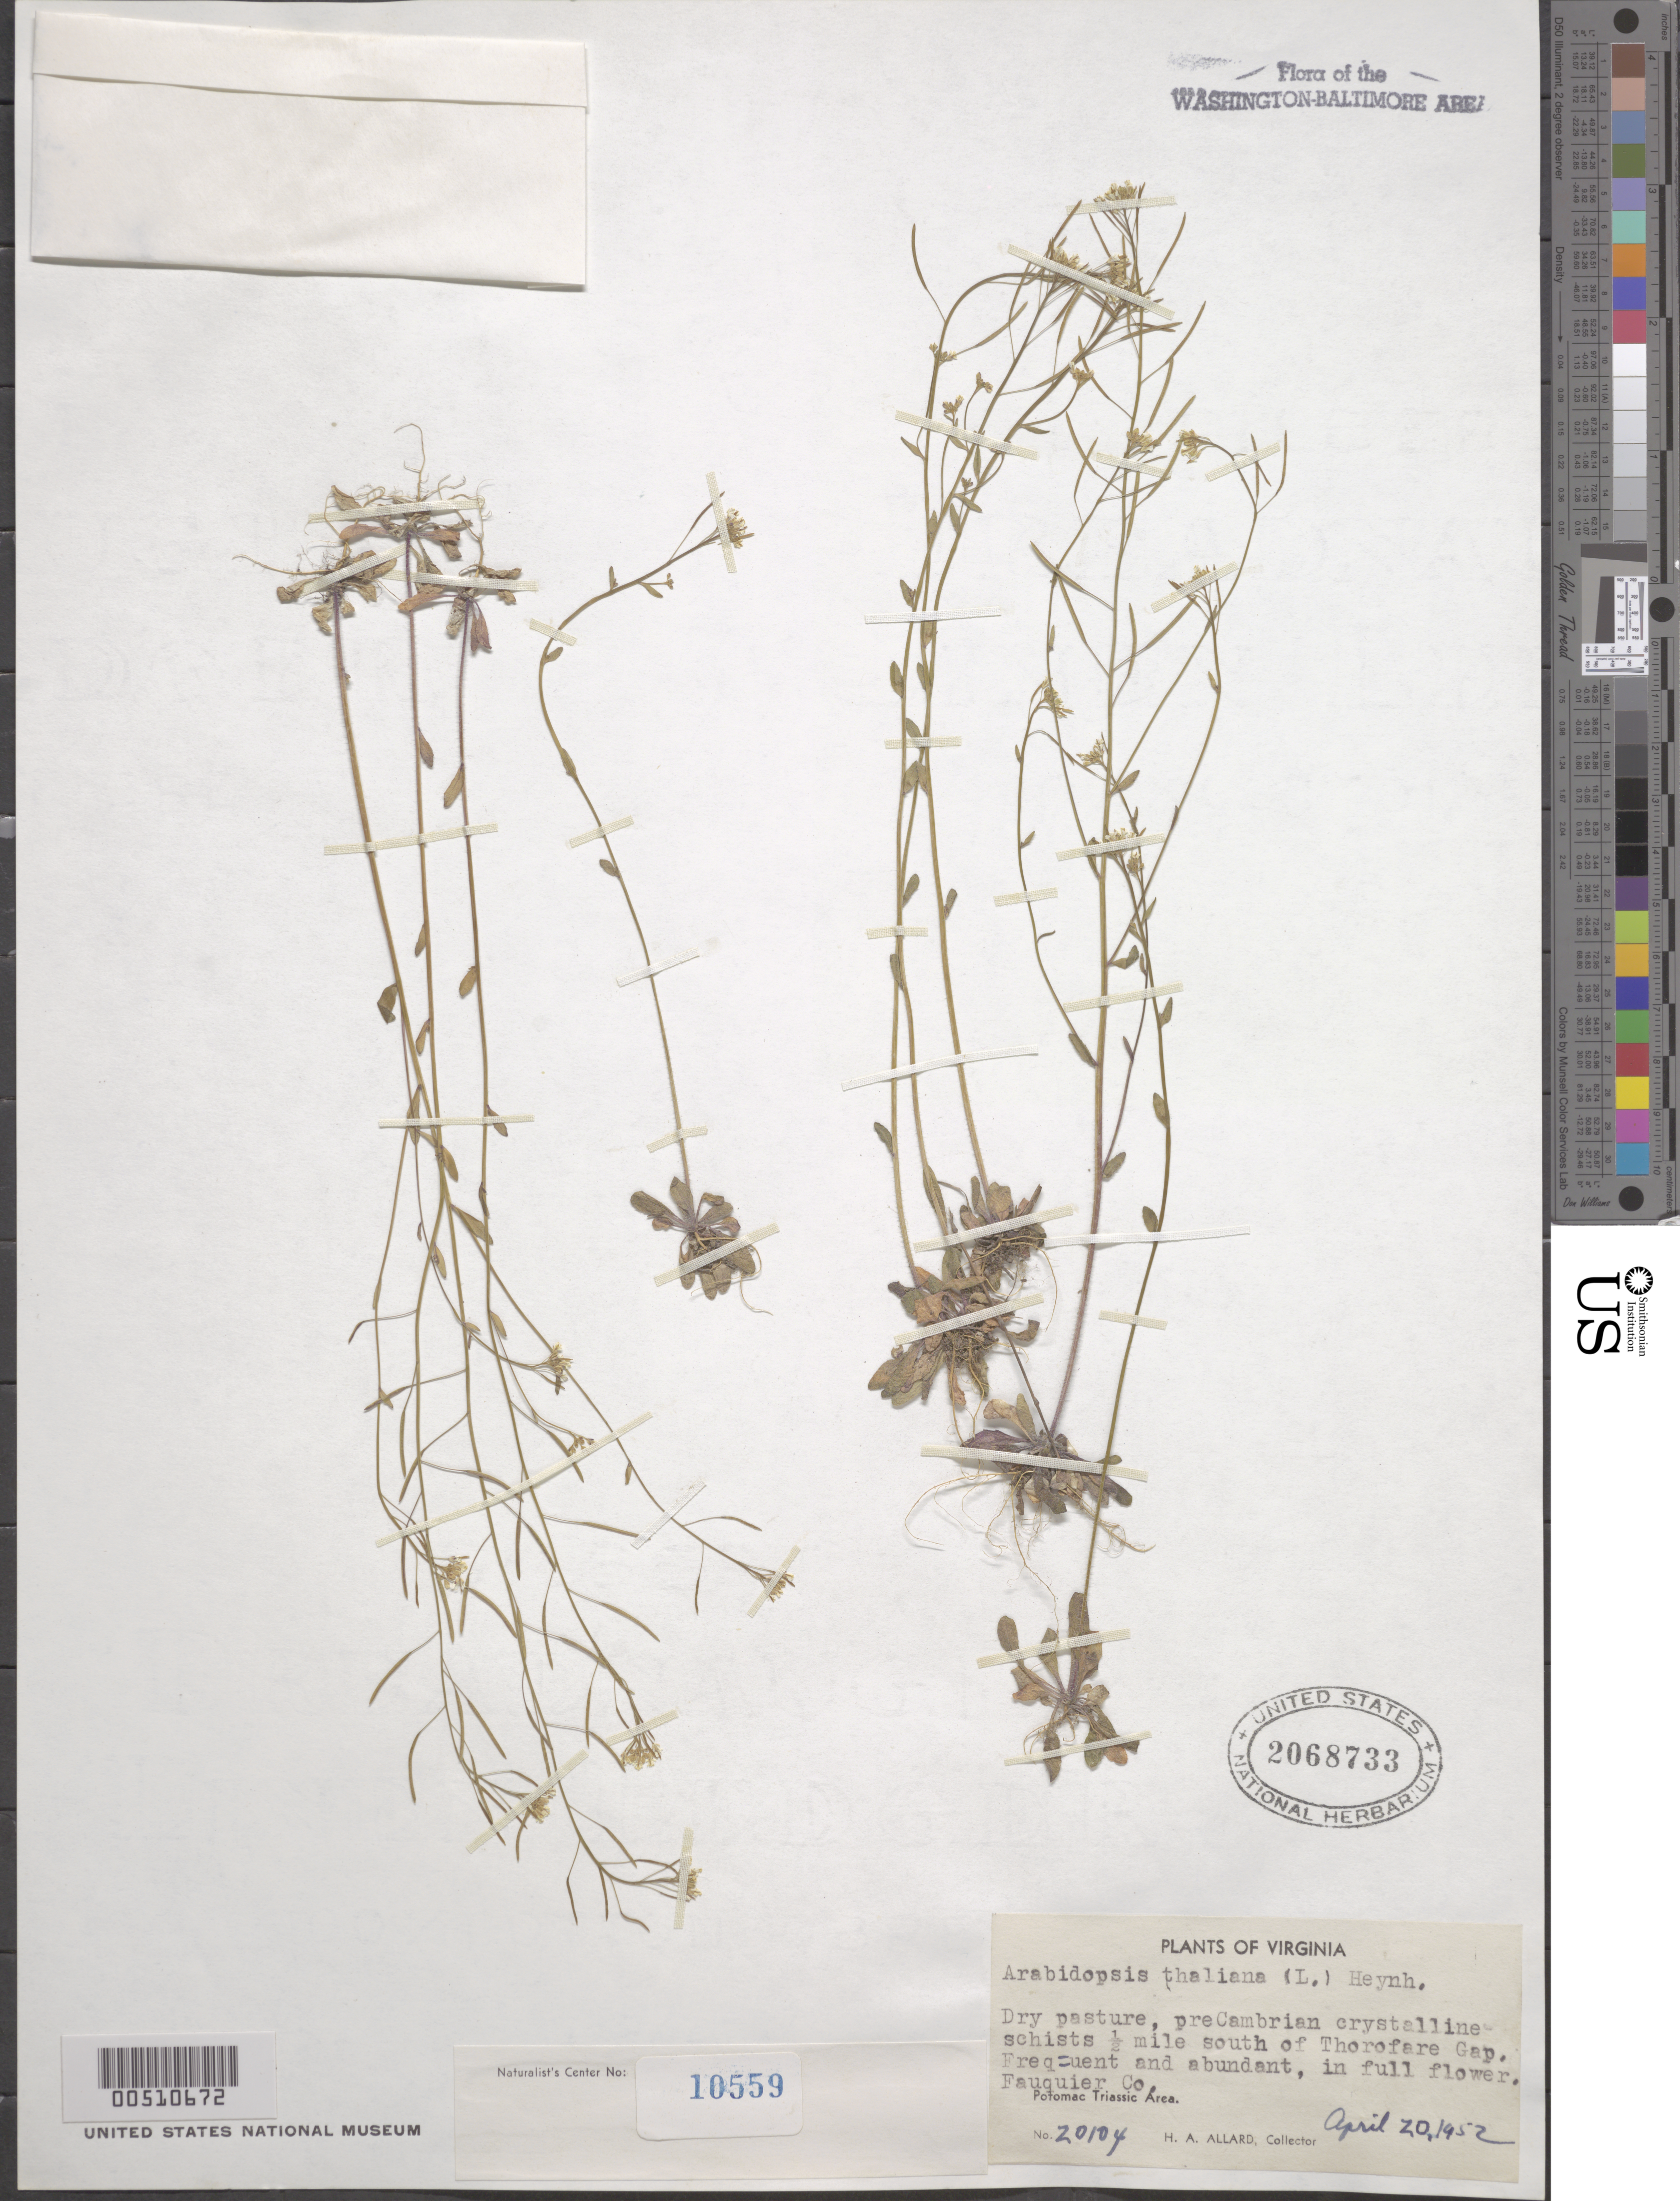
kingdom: Plantae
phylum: Tracheophyta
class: Magnoliopsida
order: Brassicales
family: Brassicaceae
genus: Arabidopsis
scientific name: Arabidopsis thaliana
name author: (L.) Heynh.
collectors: H. A. Allard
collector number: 20104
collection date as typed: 20 Apr 1952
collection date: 1952-04-20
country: United States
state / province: Virginia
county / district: Fauquier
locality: S of Thorofare Gap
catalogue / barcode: US 2068733